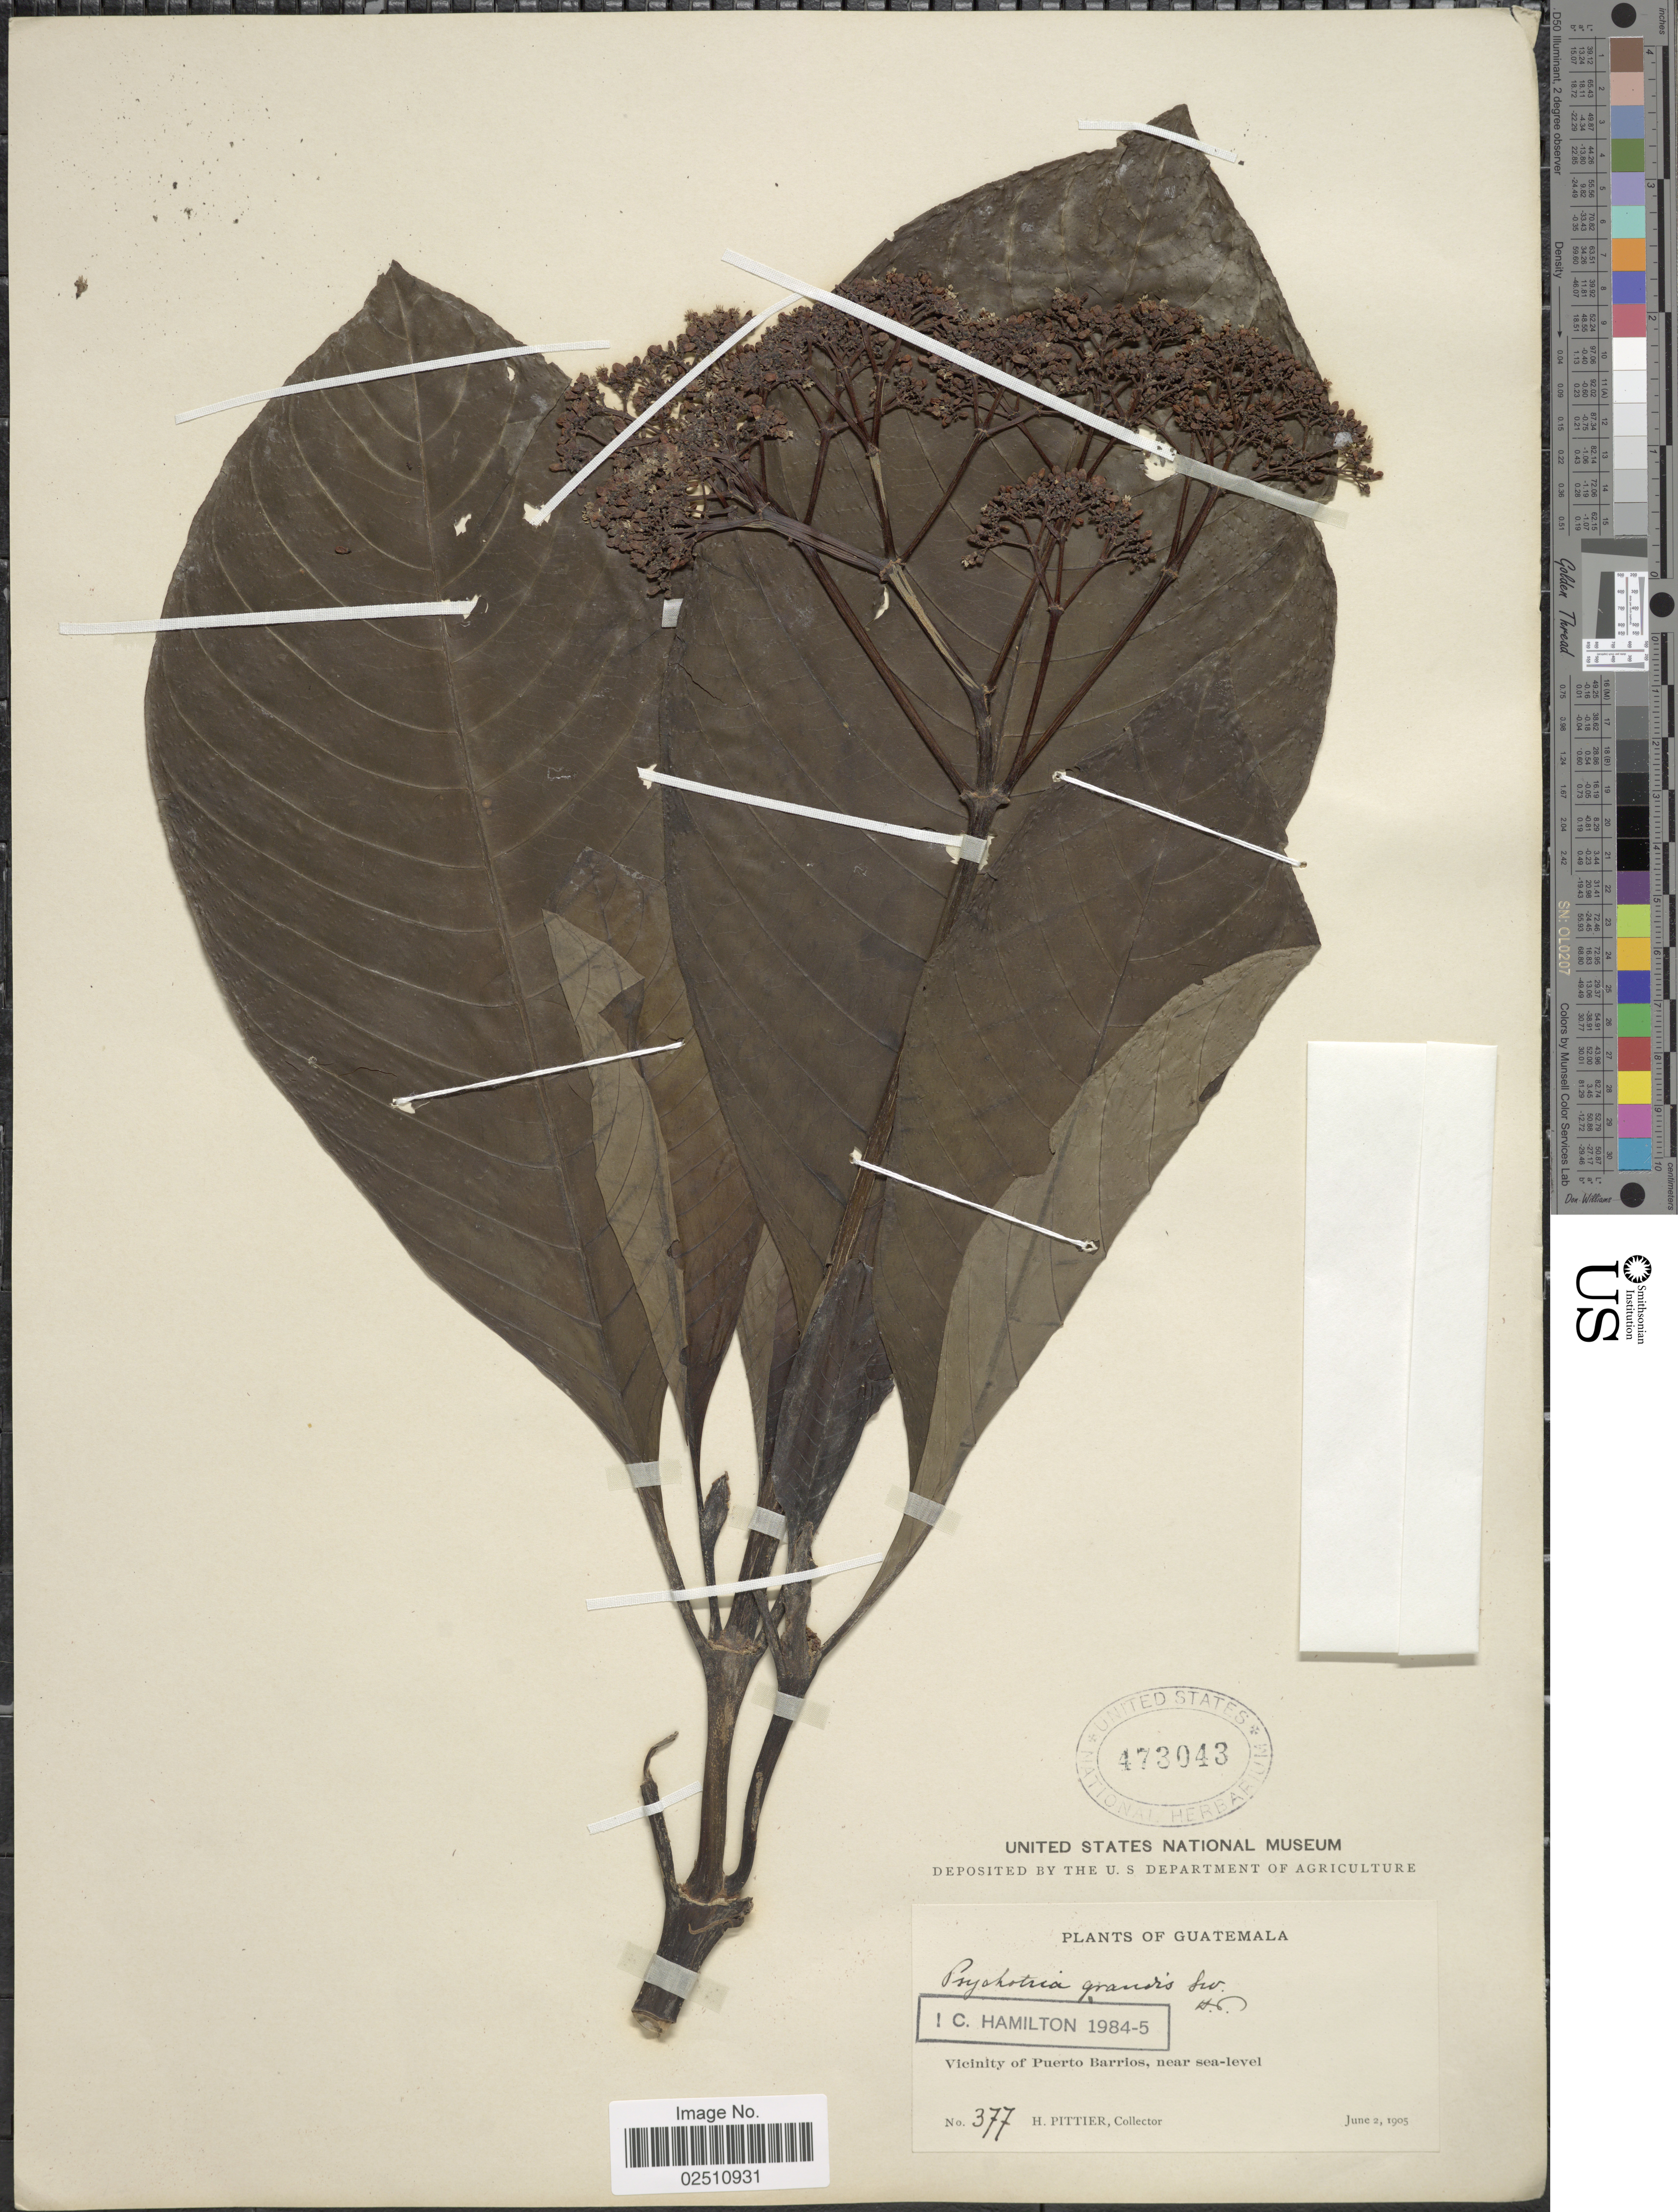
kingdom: Plantae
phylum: Tracheophyta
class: Magnoliopsida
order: Gentianales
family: Rubiaceae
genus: Psychotria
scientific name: Psychotria grandis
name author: Sw.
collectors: H. F. Pittier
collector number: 377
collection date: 1905-06-02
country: Guatemala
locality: Vicinity of Puerto Barrios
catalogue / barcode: US 473043